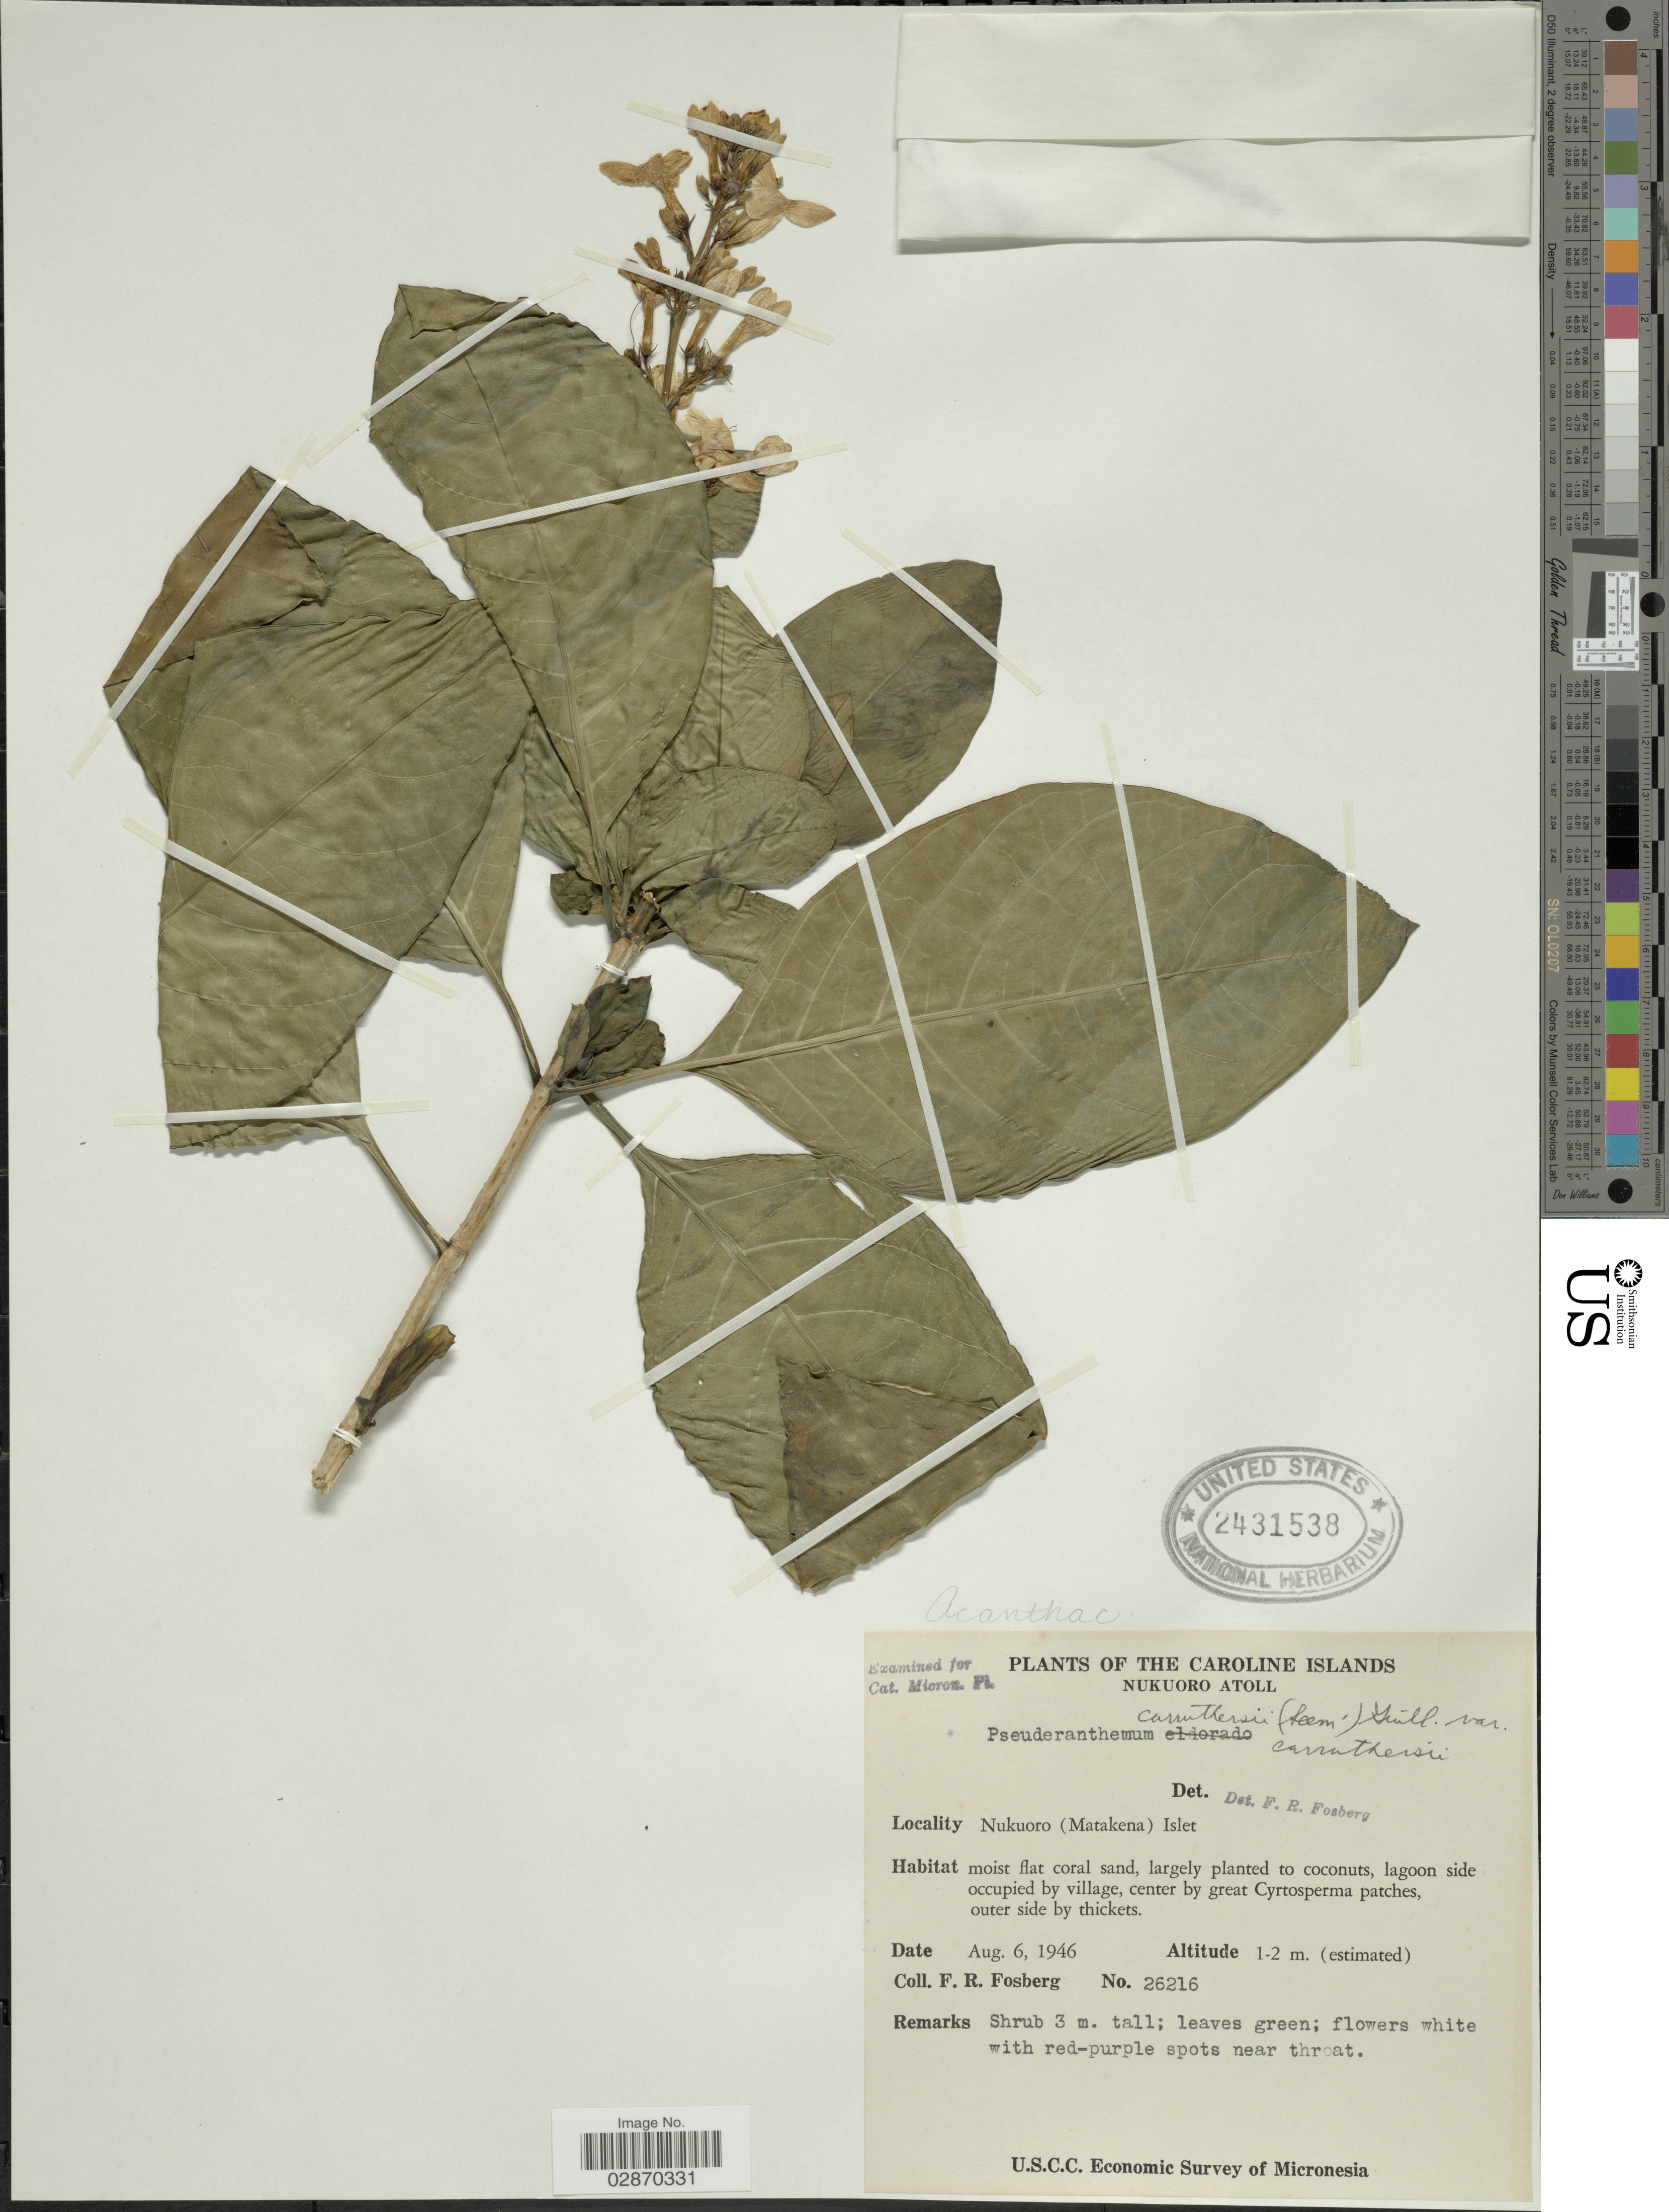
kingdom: Plantae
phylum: Tracheophyta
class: Magnoliopsida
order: Lamiales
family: Acanthaceae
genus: Pseuderanthemum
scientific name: Pseuderanthemum carruthersii var. carruthersii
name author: (Seem.) Guillaumin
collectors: F. R. Fosberg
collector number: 26216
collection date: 1946-08-06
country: Micronesia, Federated States of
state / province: Pohnpei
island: Nukuoro Atoll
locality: Caroline Islands. Nukuoro Atoll. Nukuoro (Matakena) Islet.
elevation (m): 1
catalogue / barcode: US 2431538